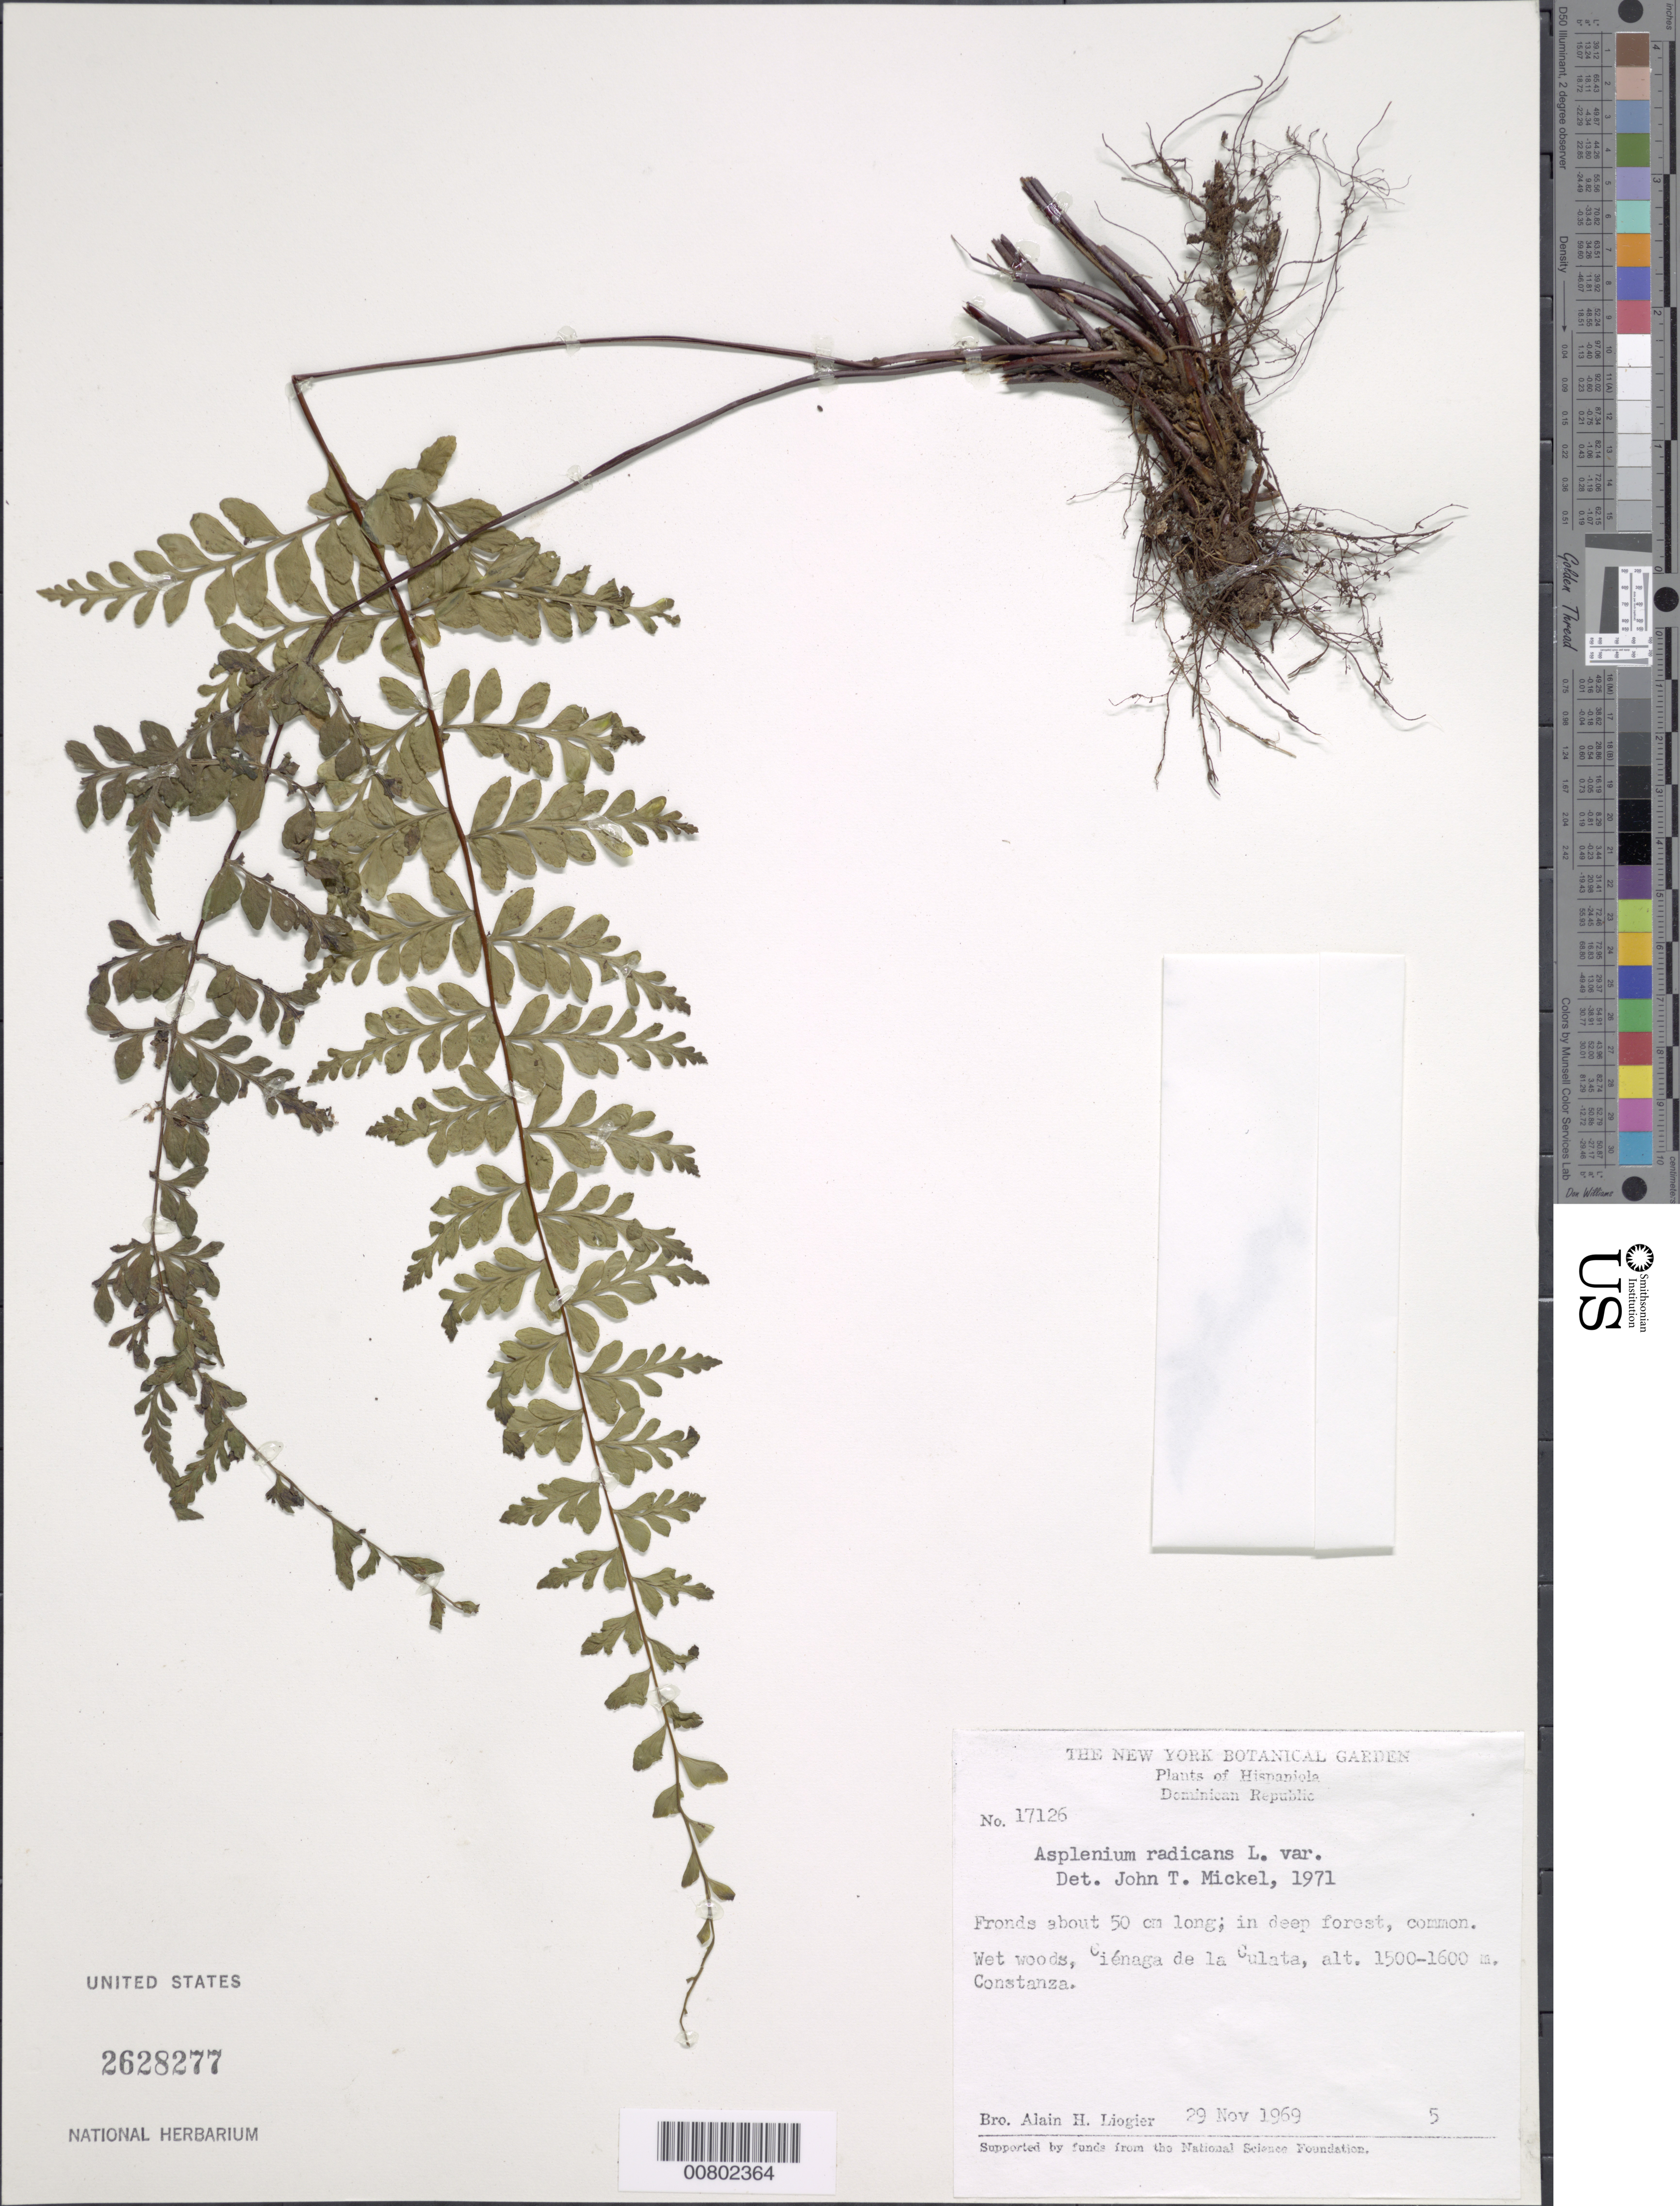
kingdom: Plantae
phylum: Tracheophyta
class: Polypodiopsida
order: Polypodiales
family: Aspleniaceae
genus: Asplenium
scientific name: Asplenium radicans var. alloeopteron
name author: (Kunze ex Klotzsch) Lellinger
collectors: A. H. Liogier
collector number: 17126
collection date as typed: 29 Nov 1969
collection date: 1969-11-29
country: Dominican Republic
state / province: La Vega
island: Hispaniola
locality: Ciénaga de la Culata, Constanza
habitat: Deep forest, wet woods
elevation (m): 1500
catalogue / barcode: US 2628277